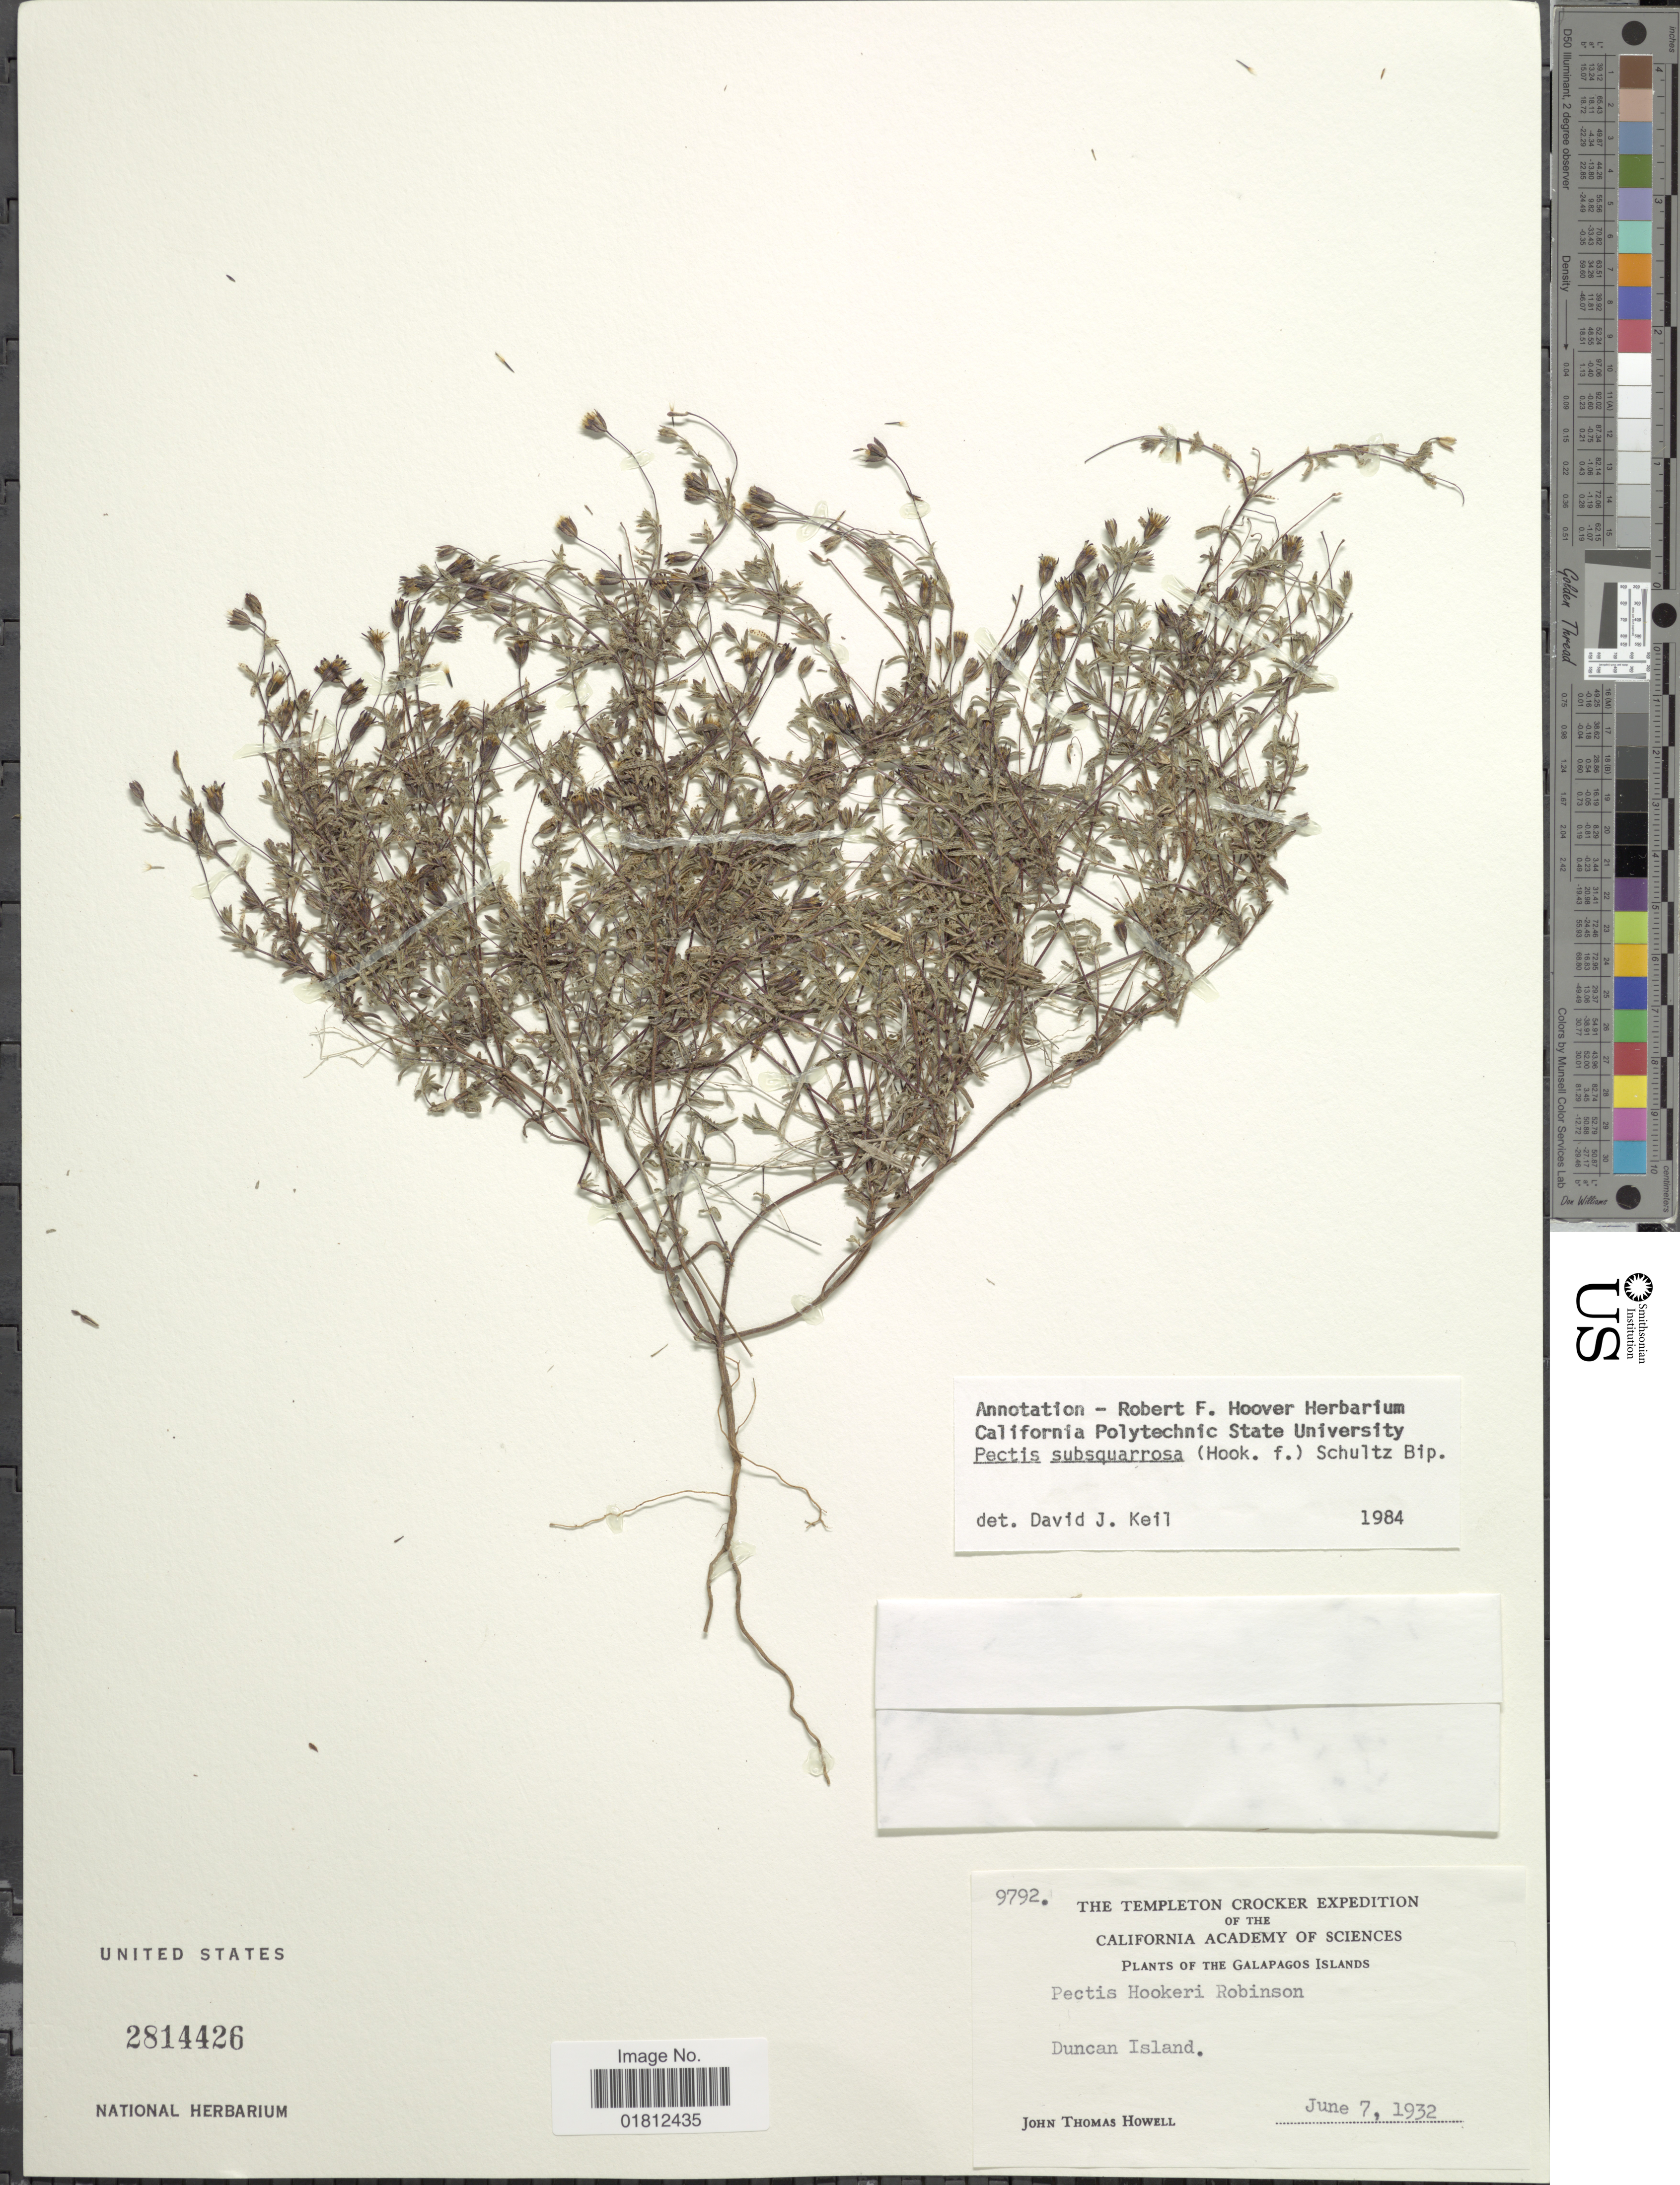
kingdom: Plantae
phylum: Tracheophyta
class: Magnoliopsida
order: Asterales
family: Asteraceae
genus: Pectis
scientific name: Pectis subsquarrosa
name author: (Hook. f.) Sch. Bip.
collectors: J. T. Howell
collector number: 9792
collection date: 1932-06-07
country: Ecuador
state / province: Colón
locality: Galapagos Islands, Duncan Island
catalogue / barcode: US 2814426